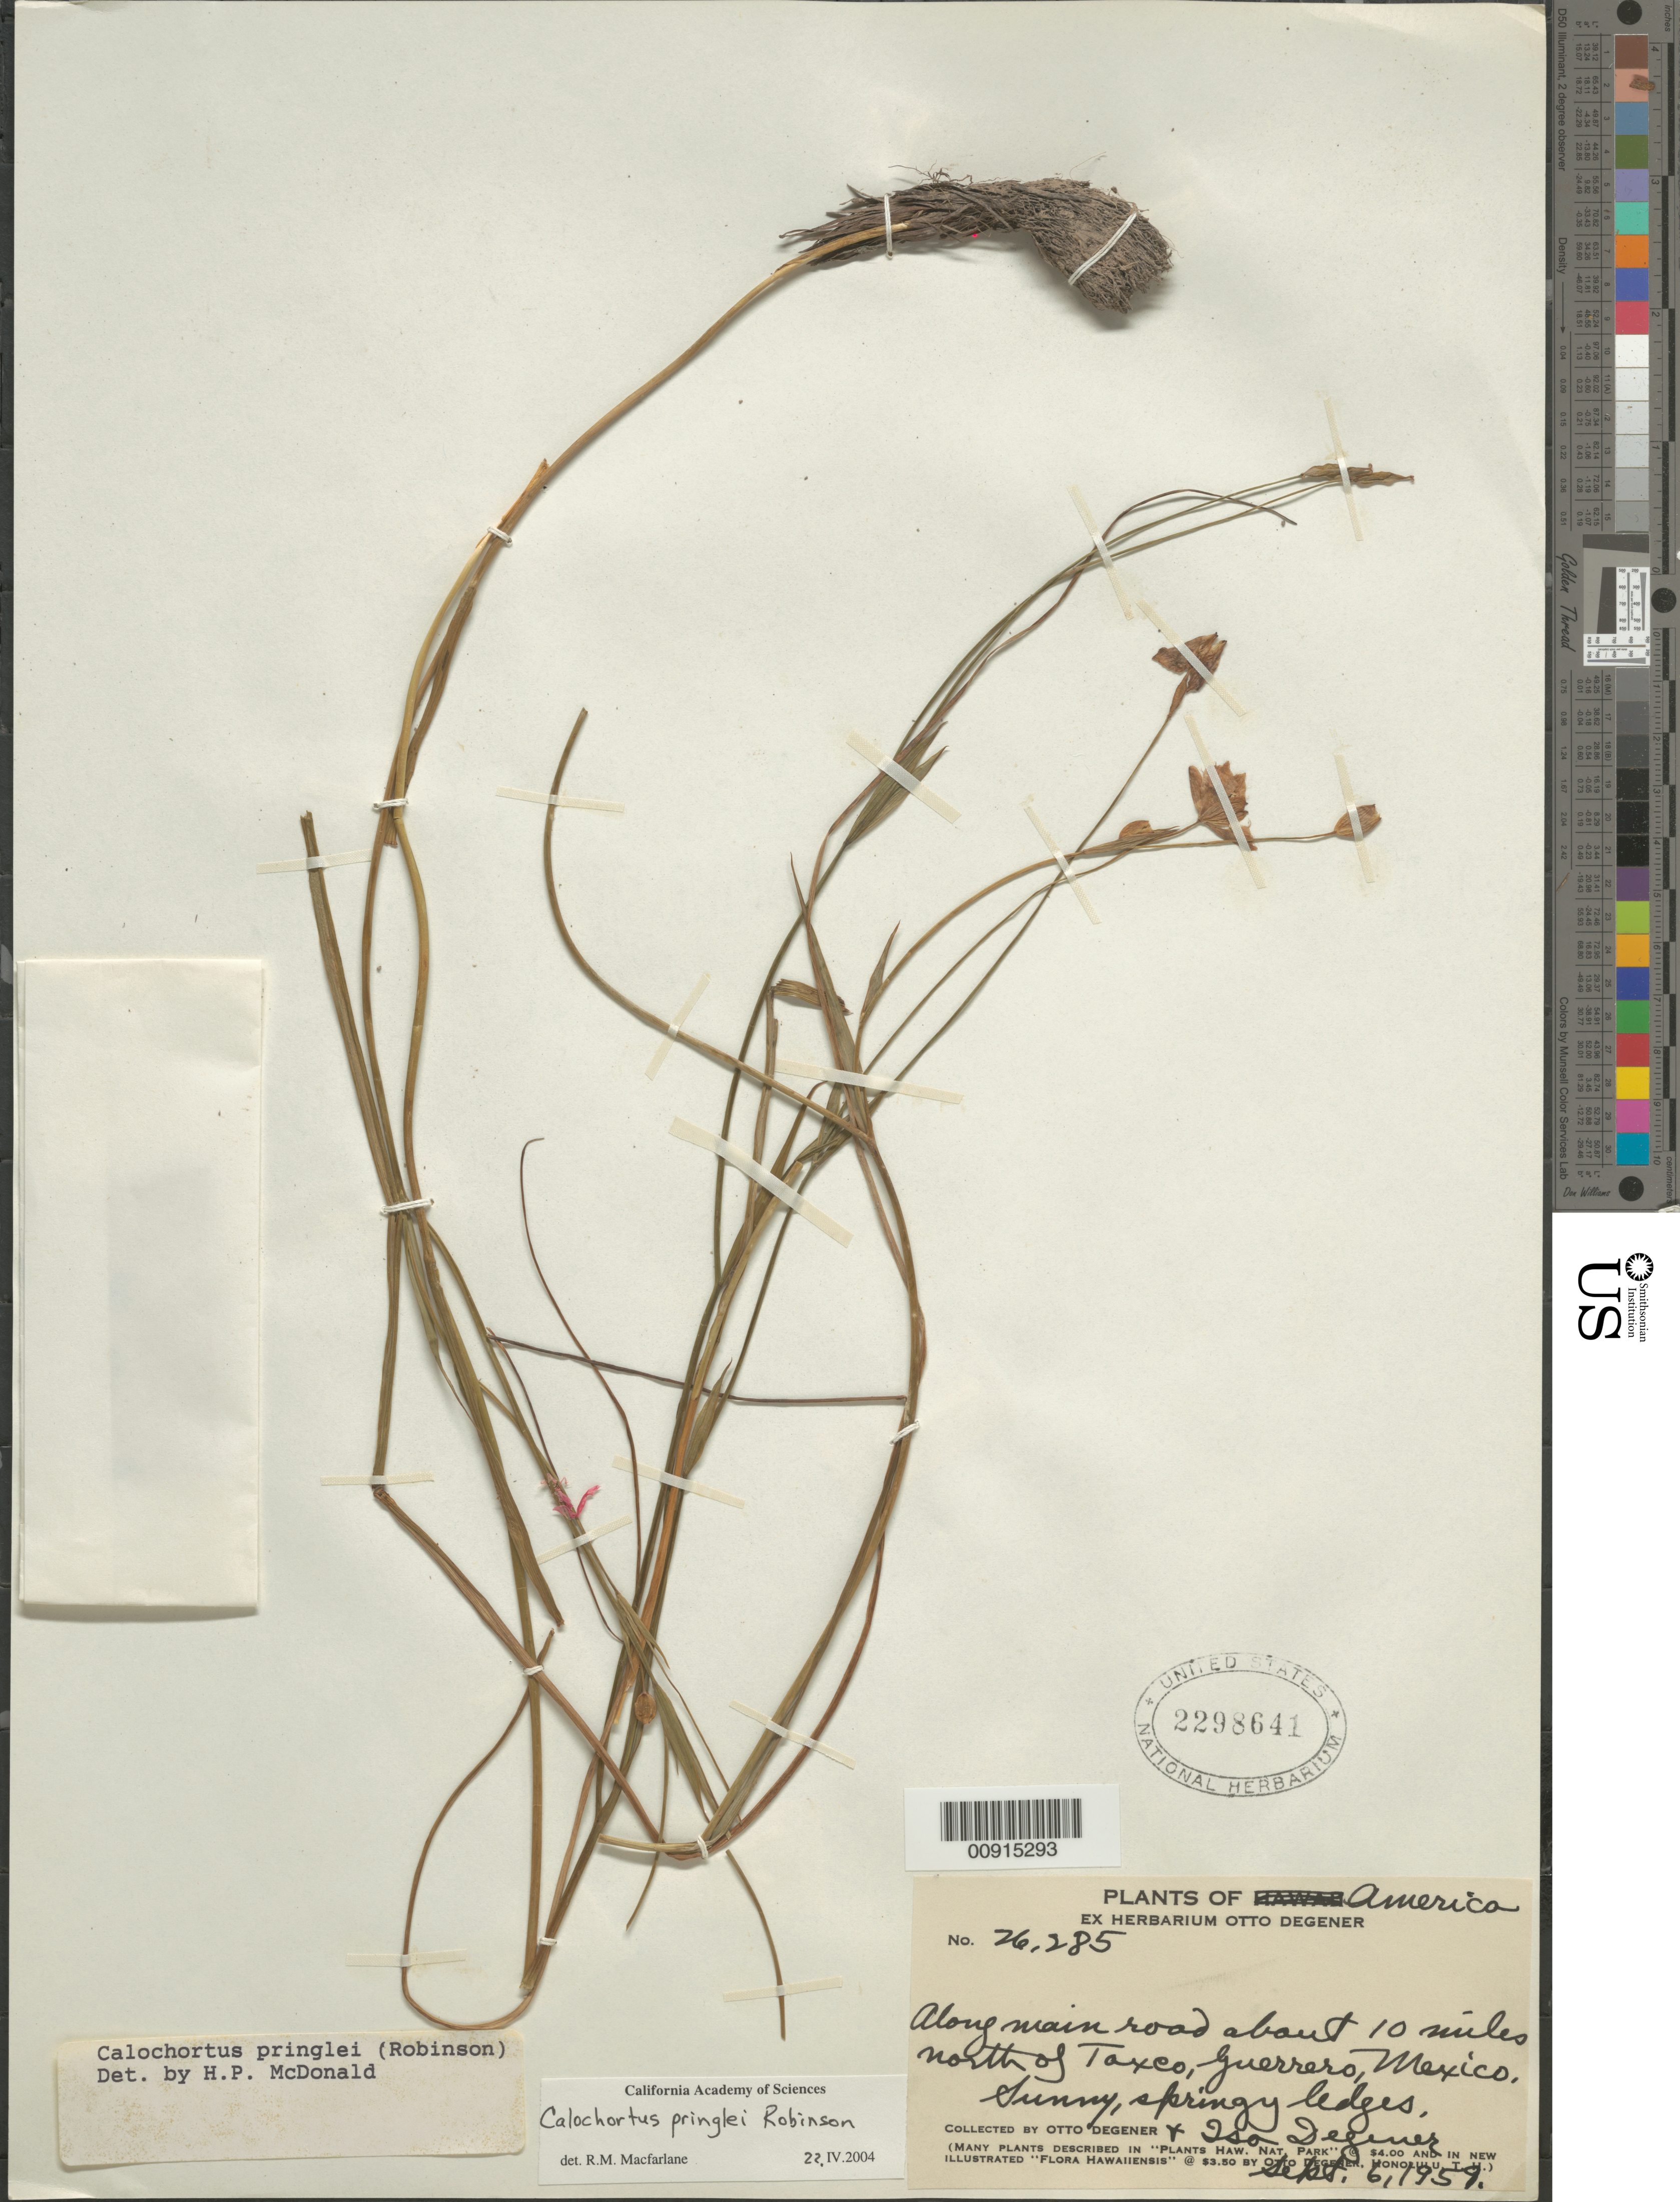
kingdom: Plantae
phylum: Tracheophyta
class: Liliopsida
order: Liliales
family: Liliaceae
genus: Calochortus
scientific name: Calochortus pringlei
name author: B.L. Rob.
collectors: O. Degener & I. Degener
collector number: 26,285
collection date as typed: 06 Sep 1959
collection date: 1959-09-06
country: Mexico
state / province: Guerrero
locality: Along main road about 10 miles north of Taxco, Guerrero.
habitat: Sunny, springy ledges.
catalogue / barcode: US 2298641